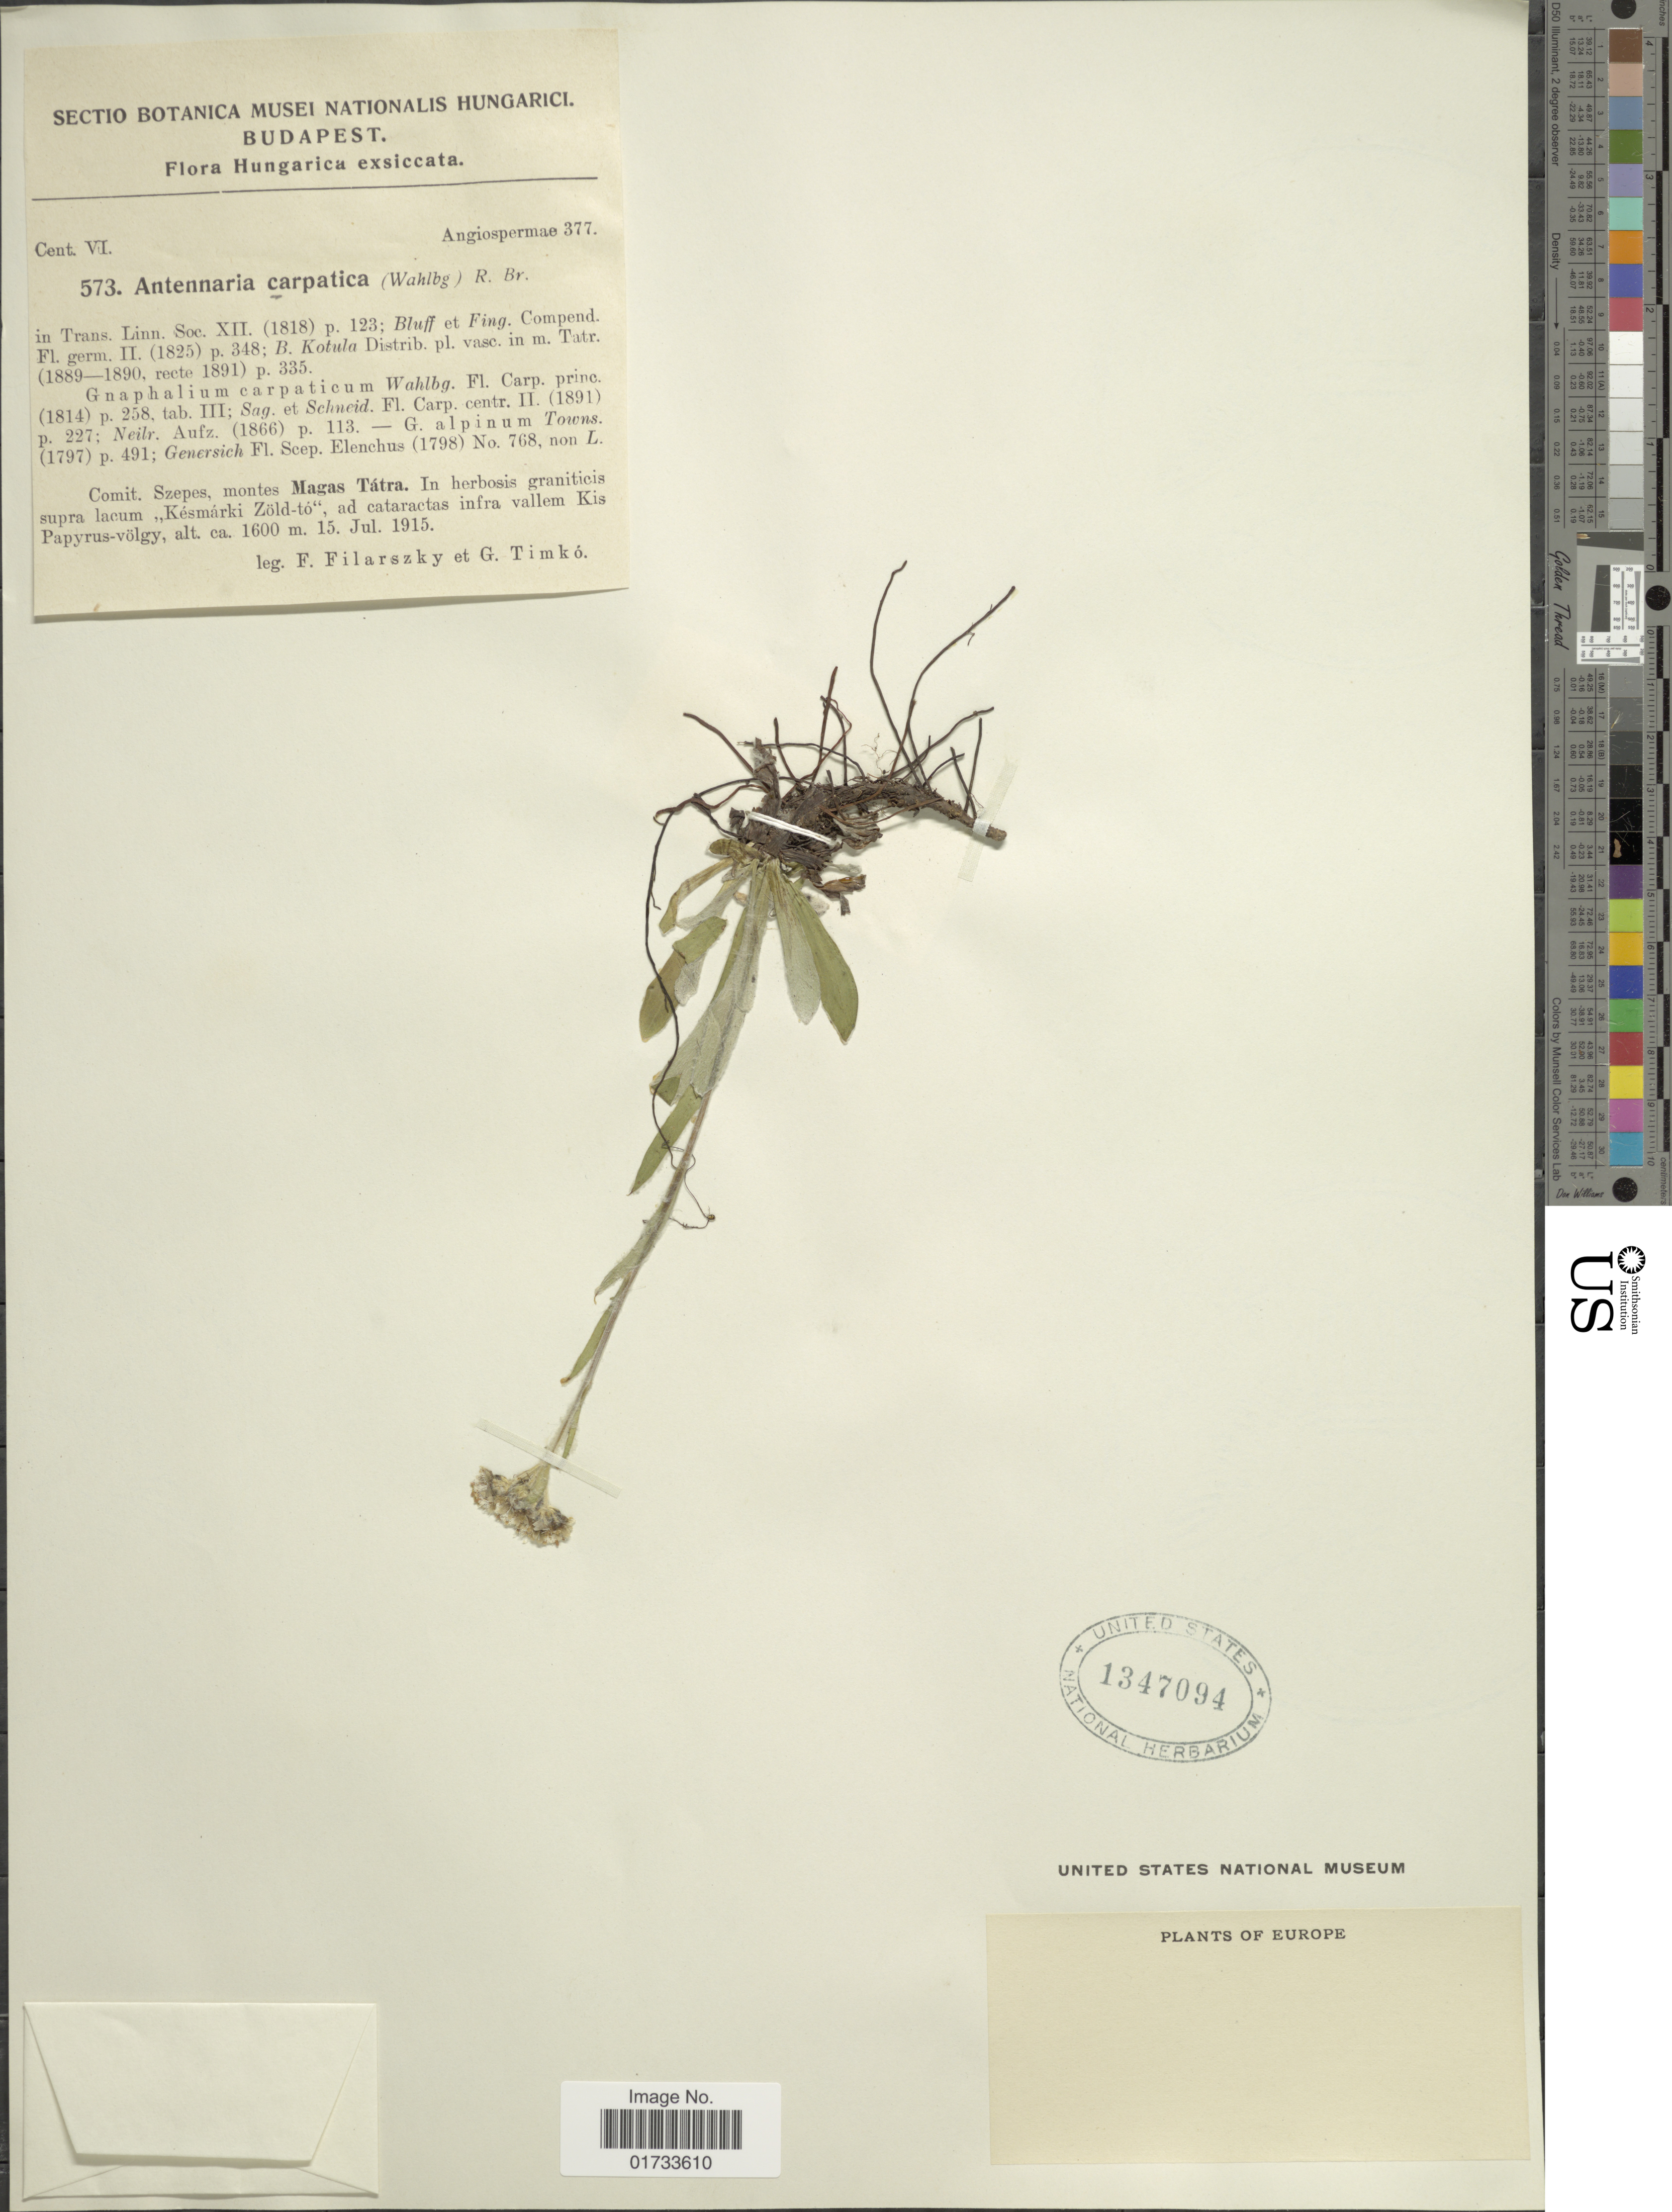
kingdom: Plantae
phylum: Tracheophyta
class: Magnoliopsida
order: Asterales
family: Asteraceae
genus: Antennaria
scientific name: Antennaria carpatica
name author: (Wahlenb.) Williams & Fingerh.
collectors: F. Filarszky & G. Timko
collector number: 573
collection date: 1915-07-15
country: Hungary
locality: Comit, Szepes, montes Magas Tátra, in herbosis graniticis supra lacum Késmárki Zöld-to, ad cataractas infra vallem Kis Papyrys-völgy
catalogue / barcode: US 1347094